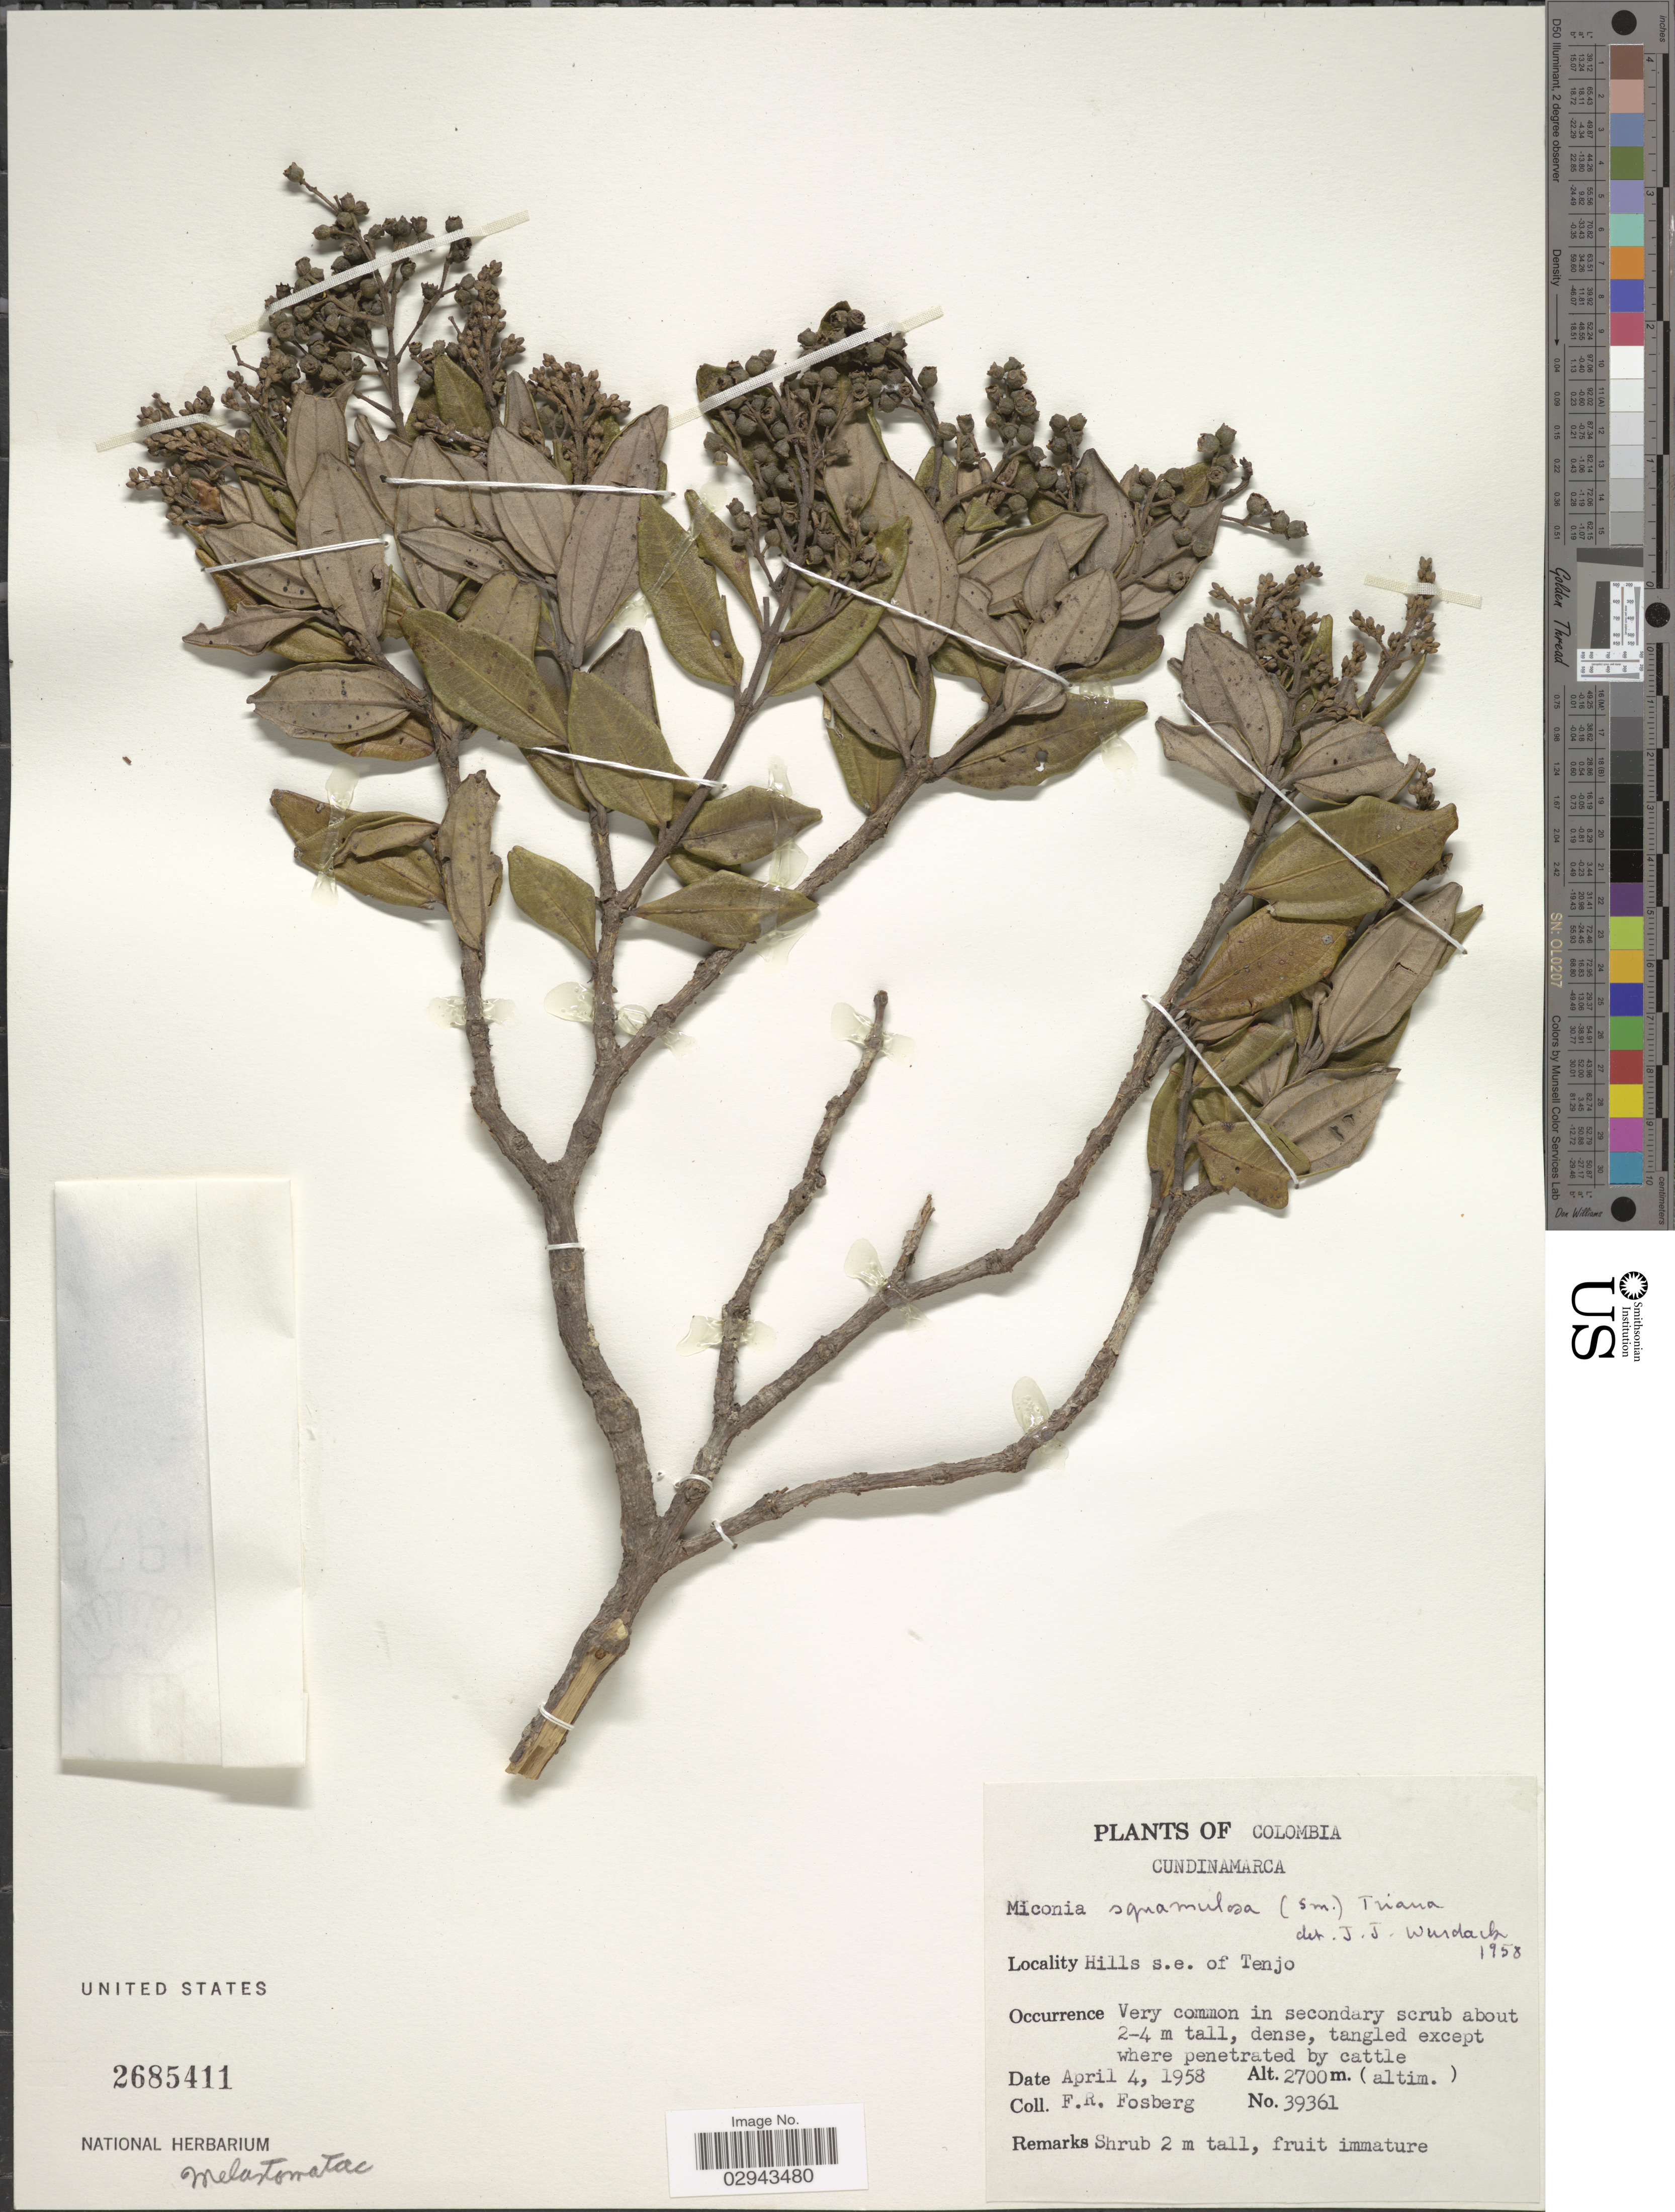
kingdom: Plantae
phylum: Tracheophyta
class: Magnoliopsida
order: Myrtales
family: Melastomataceae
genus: Miconia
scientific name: Miconia squamulosa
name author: (Sm.) Triana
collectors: F. R. Fosberg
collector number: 39361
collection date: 1958-04-04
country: Colombia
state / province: Cundinamarca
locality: Hills s.e. of Tenjo.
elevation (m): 2700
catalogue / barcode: US 2685411